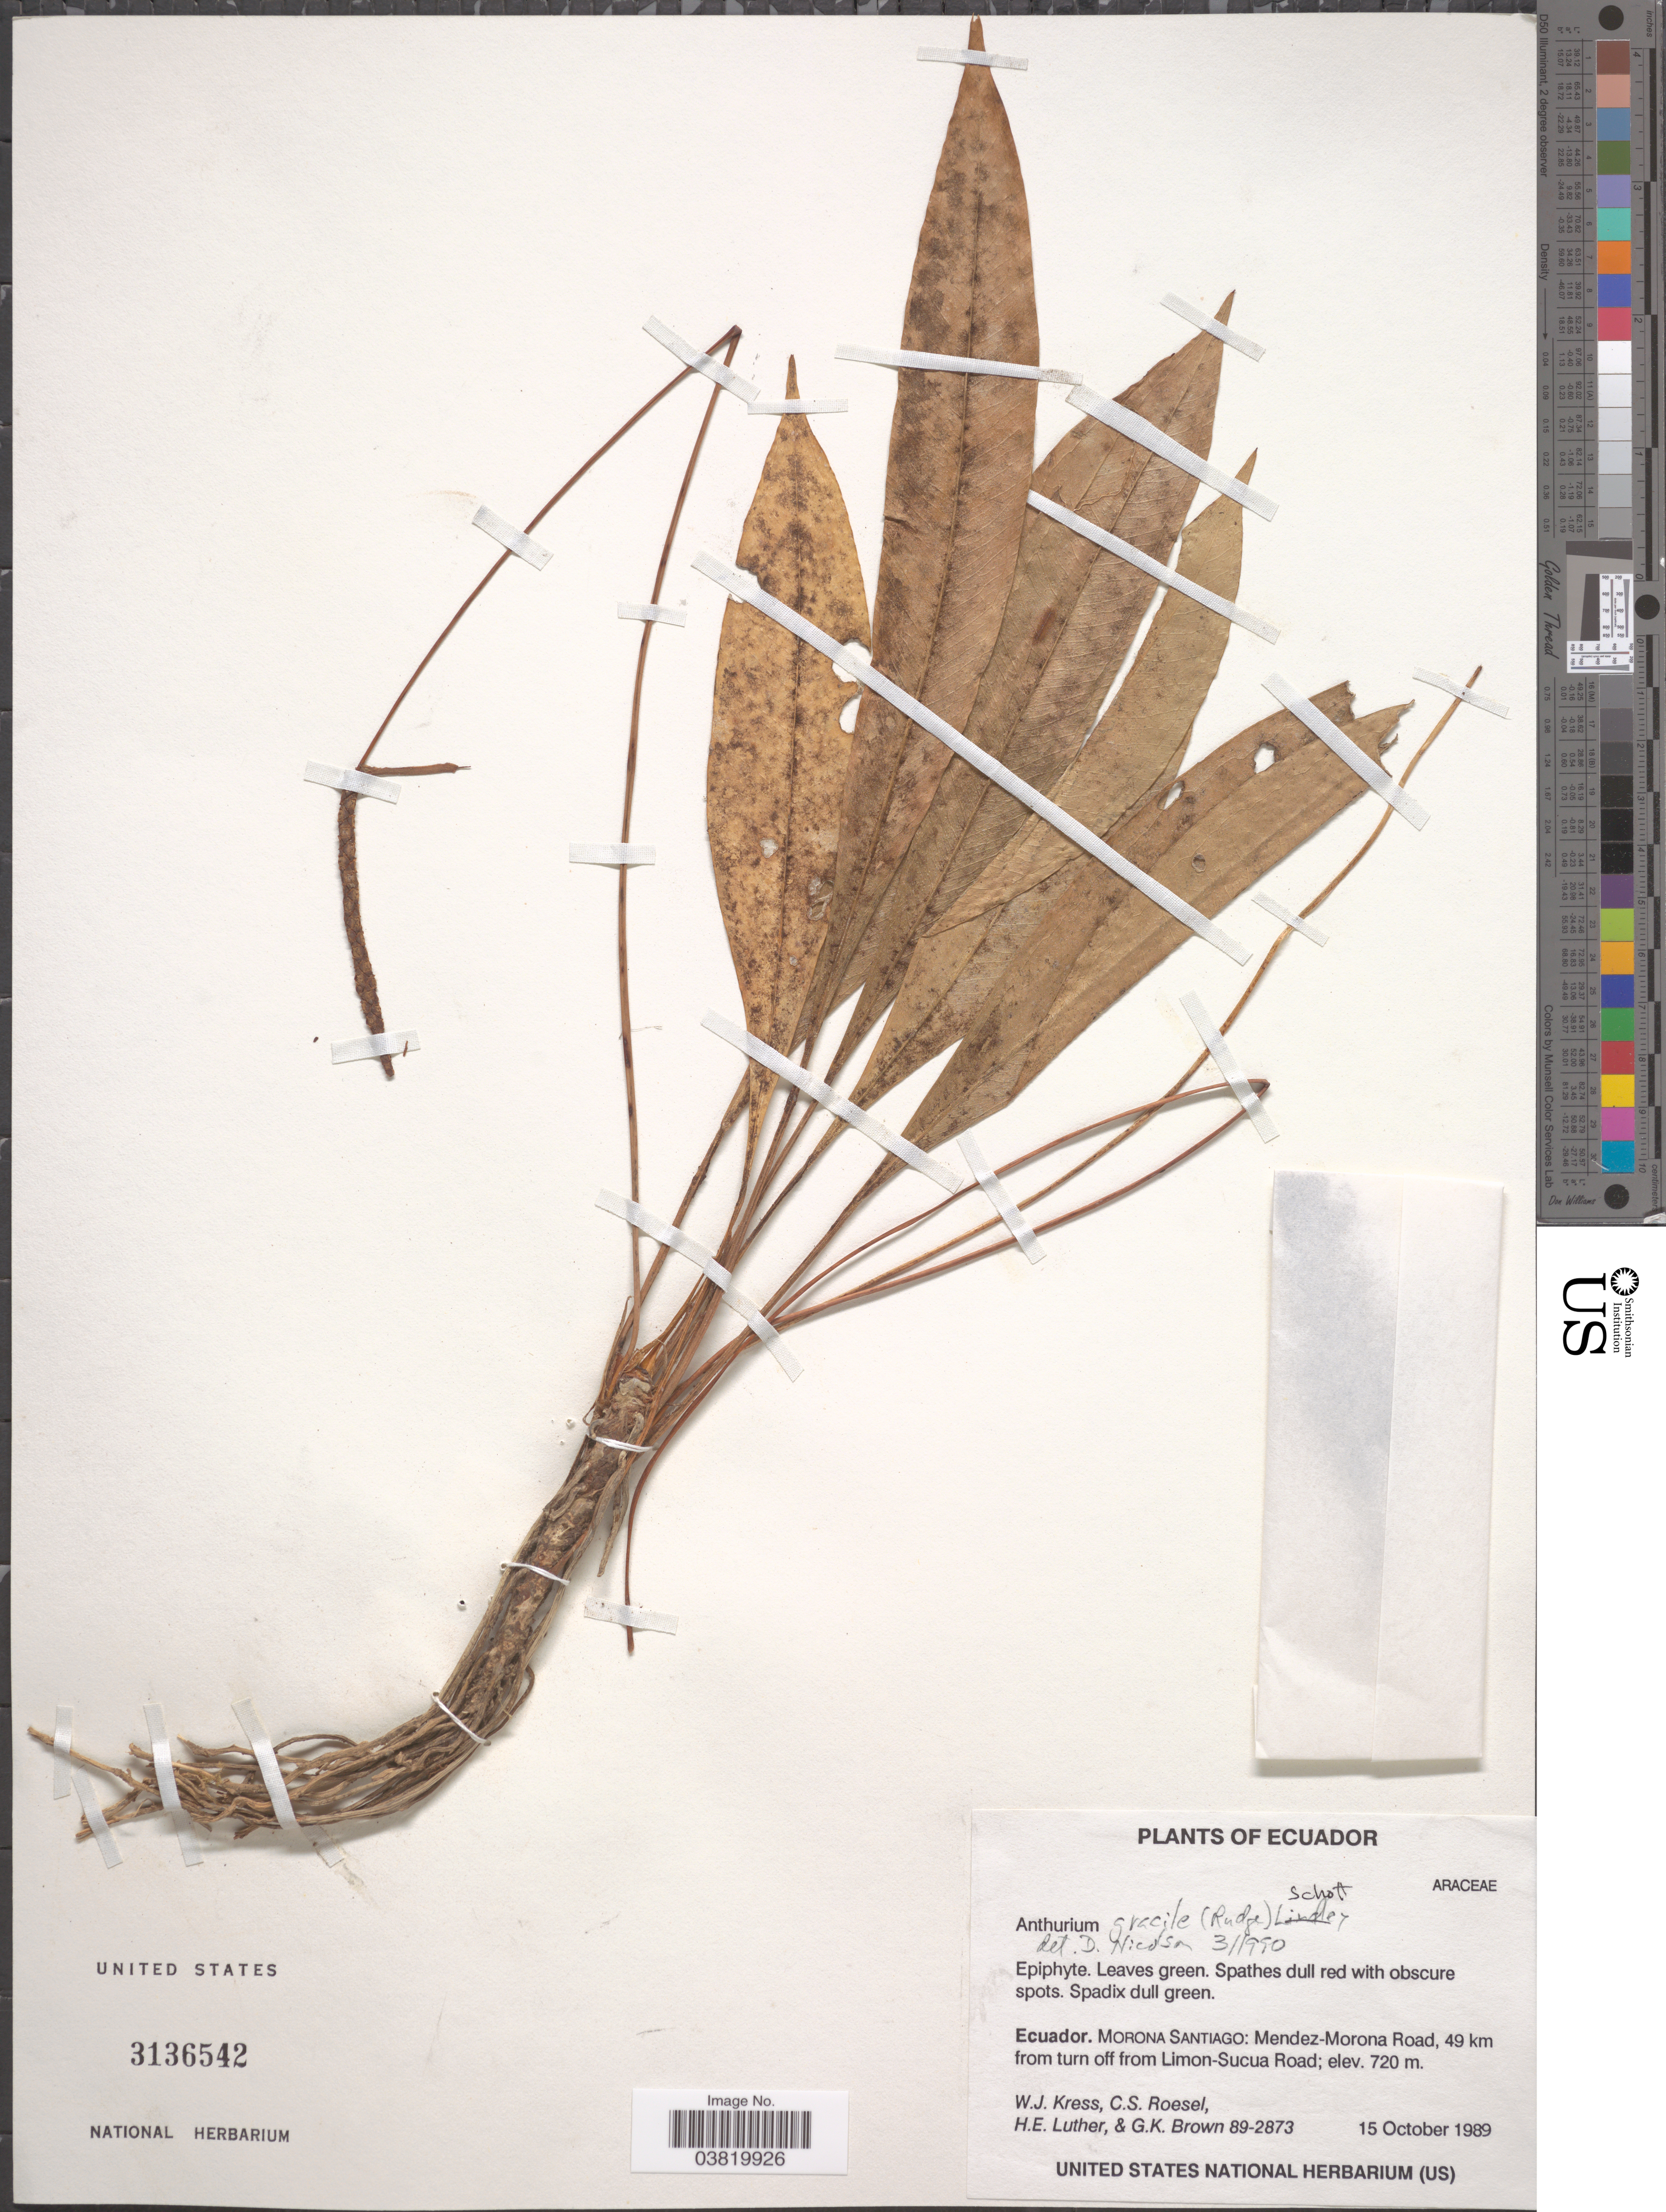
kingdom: Plantae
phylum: Tracheophyta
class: Liliopsida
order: Alismatales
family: Araceae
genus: Anthurium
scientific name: Anthurium gracile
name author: (Rudge) Schott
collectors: W. J. Kress, C. S. Roesel, Hans E. Luther & G. K. Brown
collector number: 89-2873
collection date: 1989-10-15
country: Ecuador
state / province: Morona-Santiago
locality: Mendez-Morona Road, 49 km from turn off from Limon-Sucua Road.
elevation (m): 720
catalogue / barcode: US 3136542